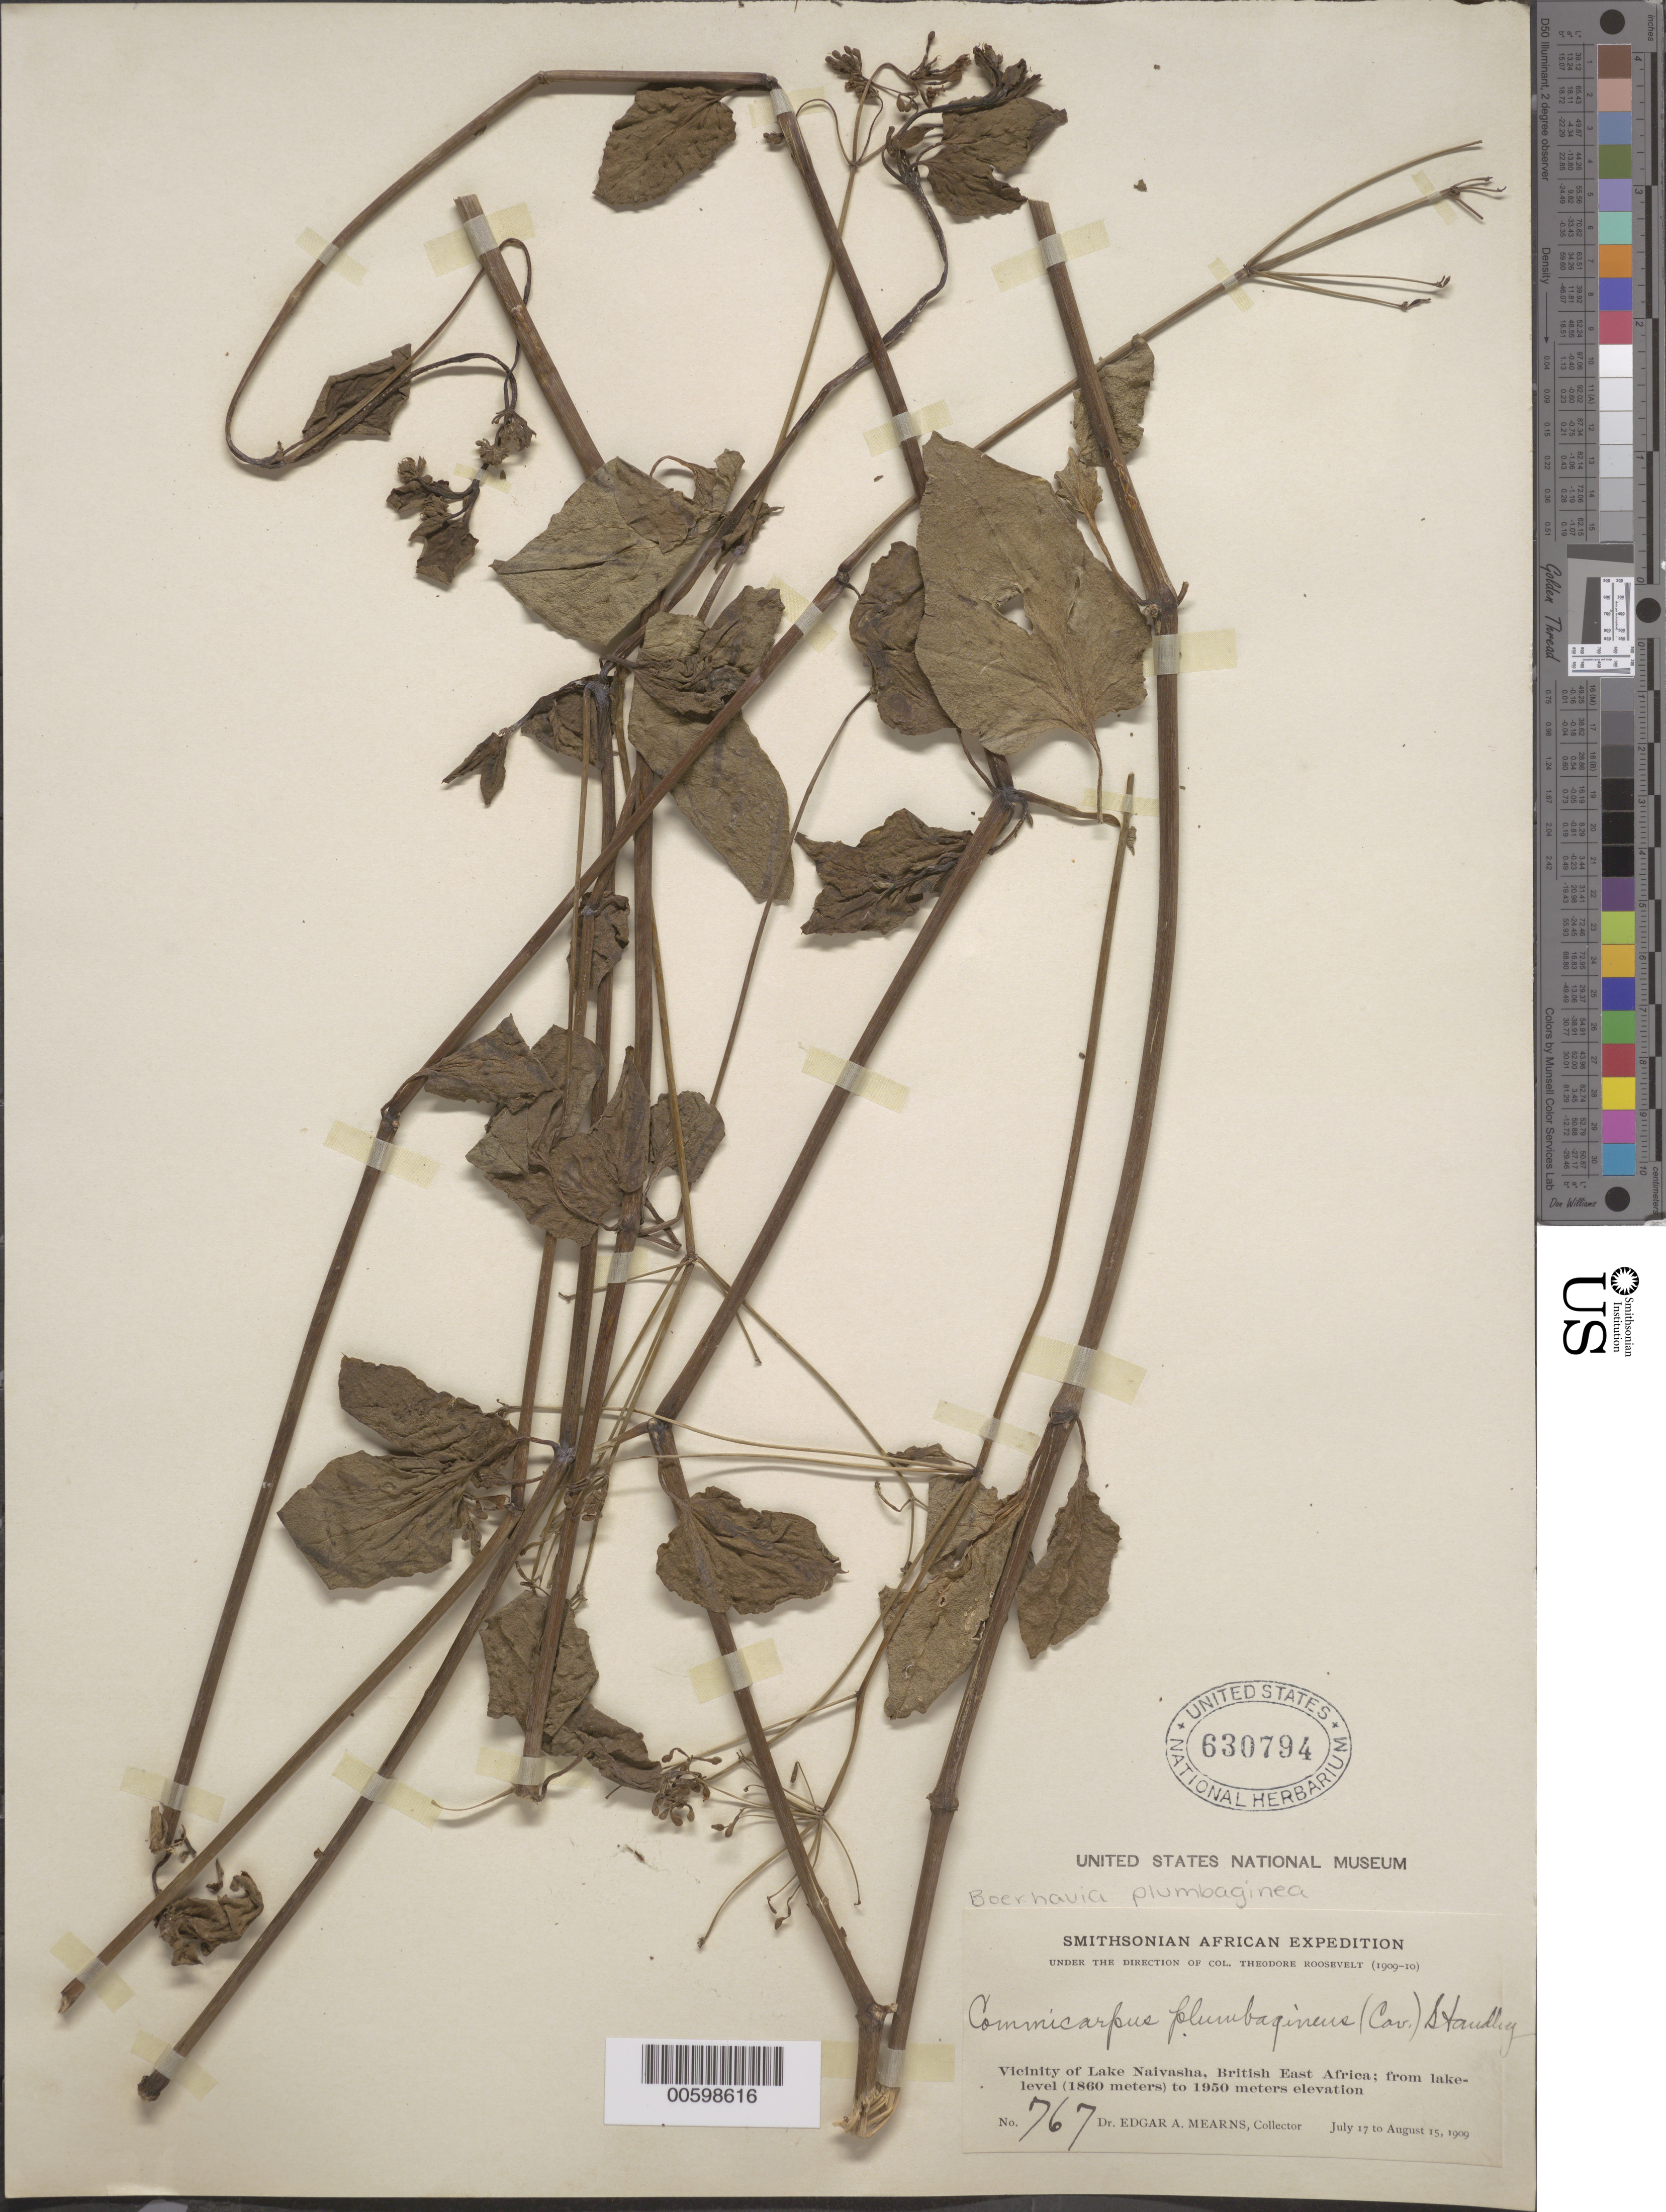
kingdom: Plantae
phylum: Tracheophyta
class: Magnoliopsida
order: Caryophyllales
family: Nyctaginaceae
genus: Boerhavia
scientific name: Boerhavia plumbaginea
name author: Cav.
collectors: E. A. Mearns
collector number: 767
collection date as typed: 17 Jul 1909 to 15 Aug 1909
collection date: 1909-07-17/1909-08-15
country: Kenya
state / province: Nakuru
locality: Vicinity of Lake Naivasha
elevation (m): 1860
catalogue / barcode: US 630794